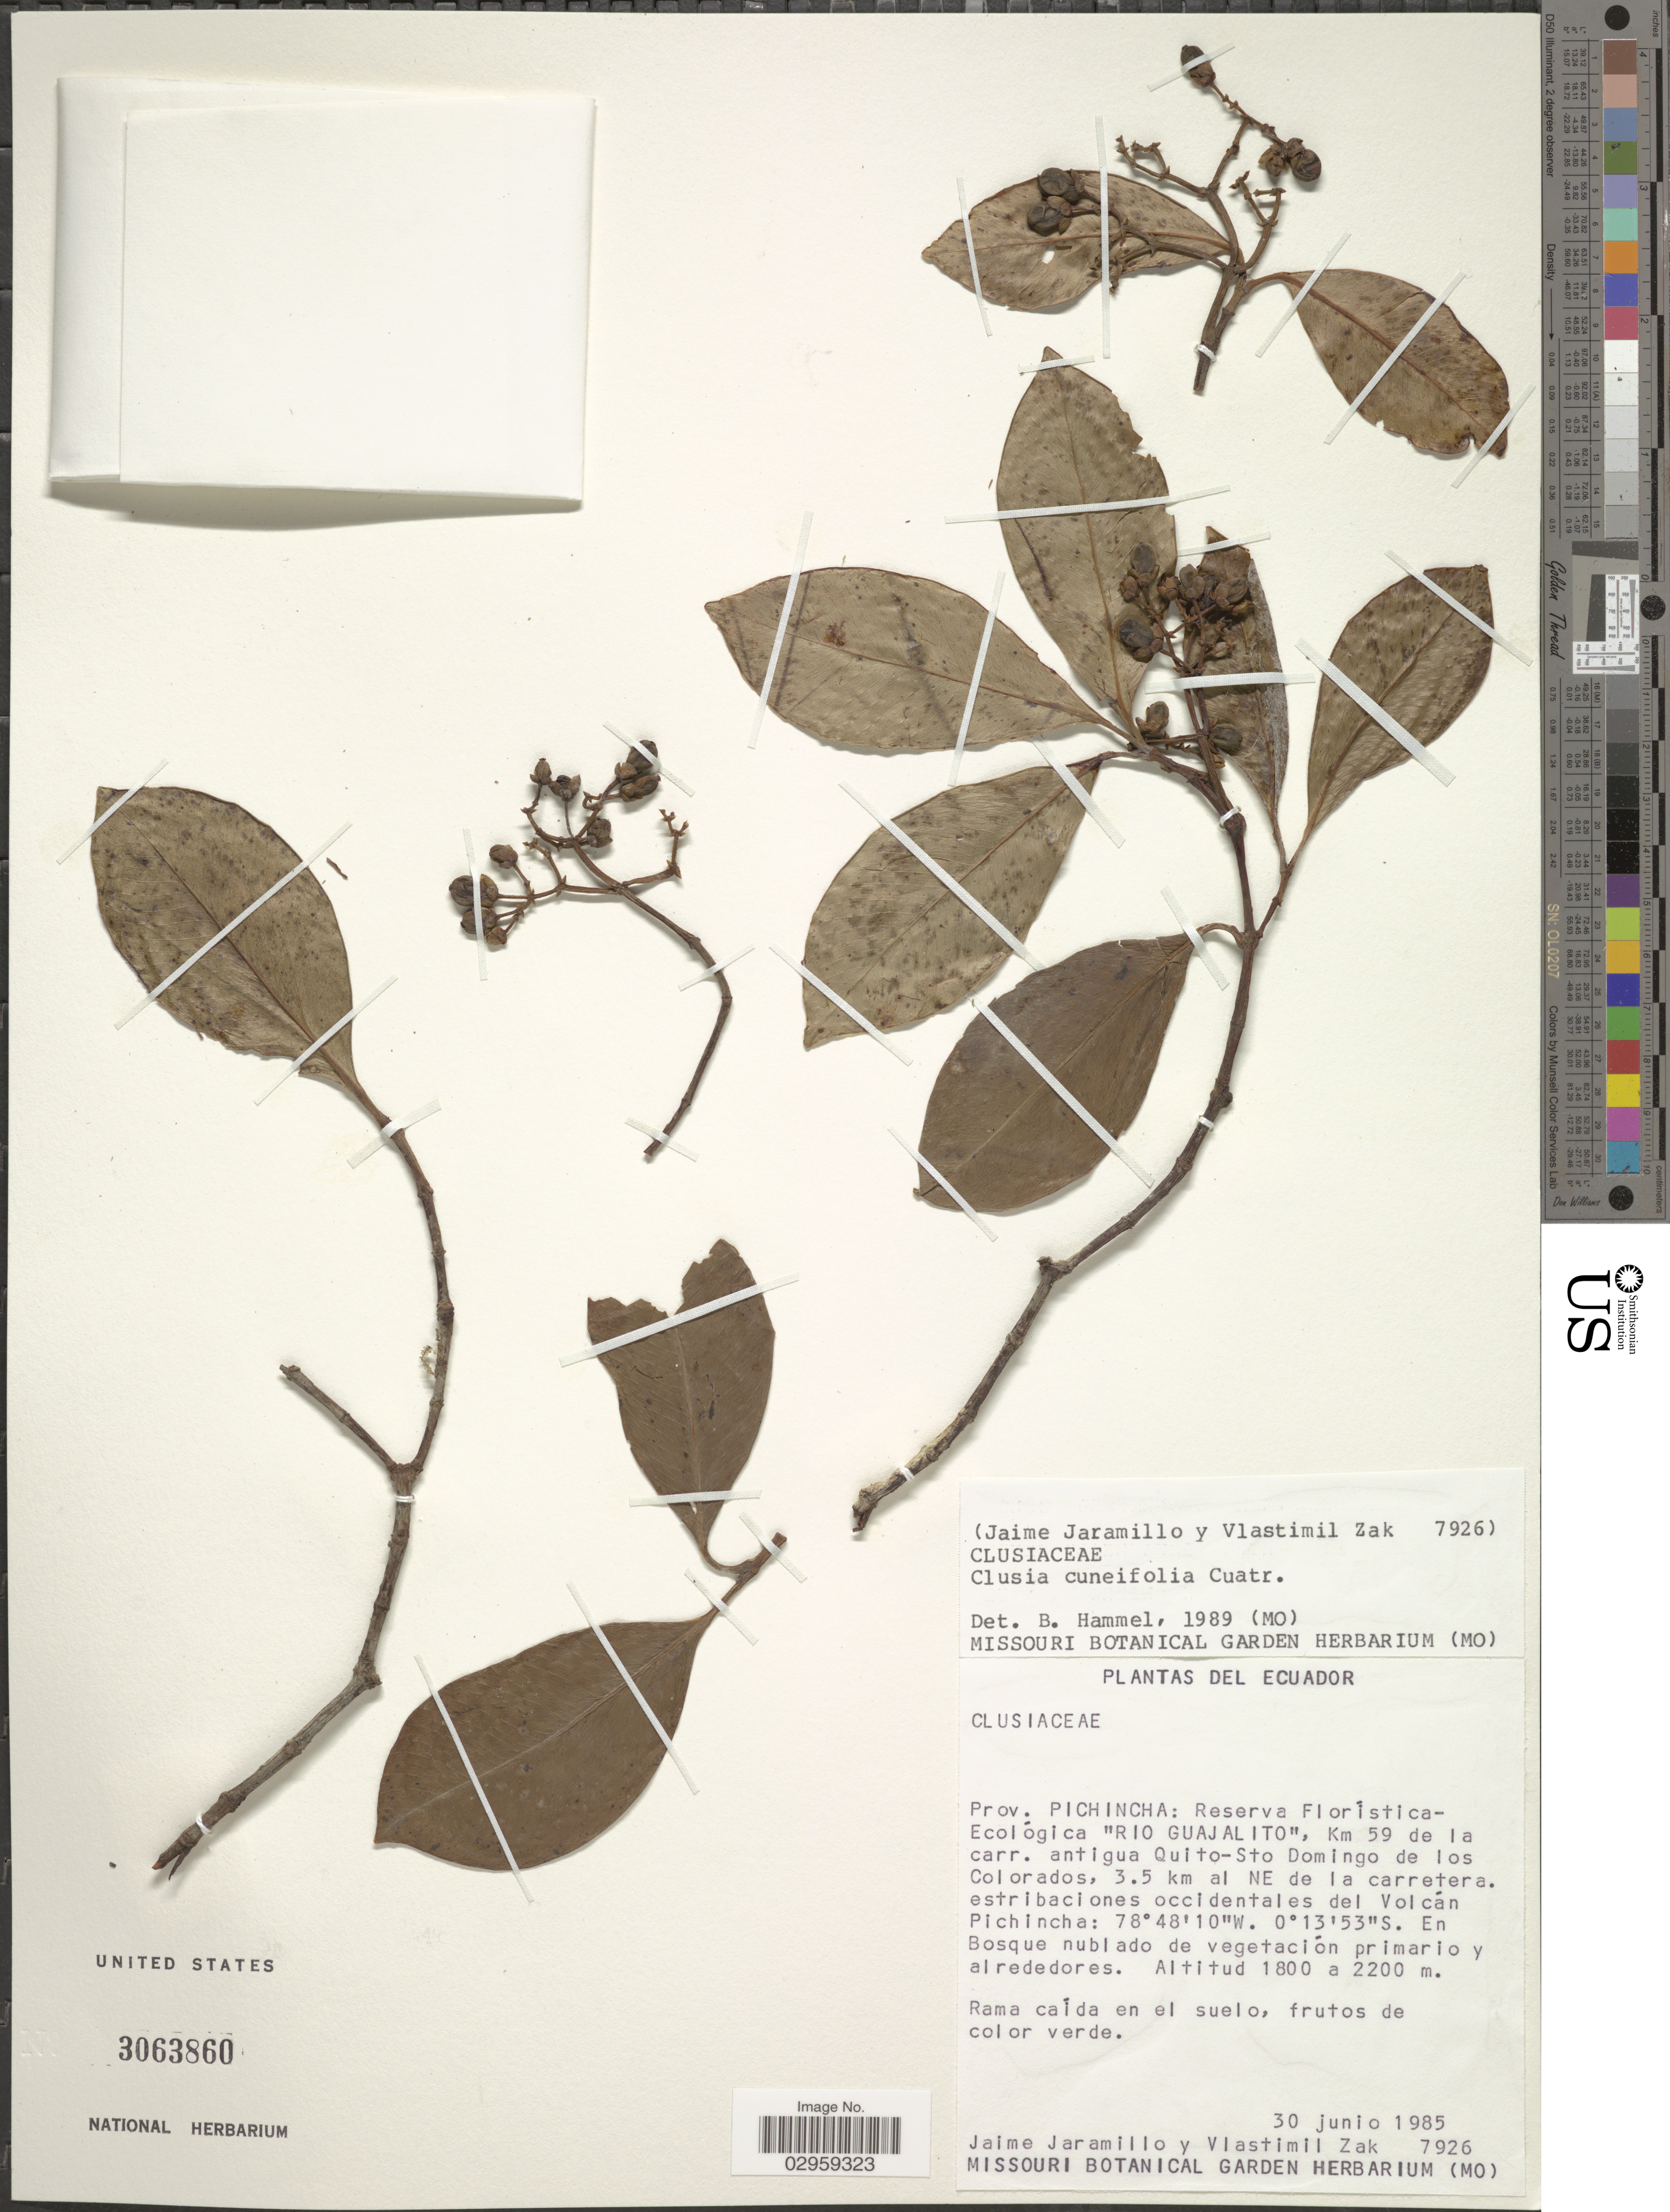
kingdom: Plantae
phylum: Tracheophyta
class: Magnoliopsida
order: Malpighiales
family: Clusiaceae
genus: Clusia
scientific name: Clusia cuneifolia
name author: Cuatrec.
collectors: J. Jaramillo & V. Zak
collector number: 7926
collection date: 1985-06-30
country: Ecuador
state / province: Pichincha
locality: Reserva Florística-Ecologica 'Rio Guajalito', Km 59 de la carr. antigua Quito-Sto Domingo de los Colorados, 3.5 km al NE de la carretera. estribaciones occidentales del Volcán Pichincha.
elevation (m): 1800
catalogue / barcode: US 3063860